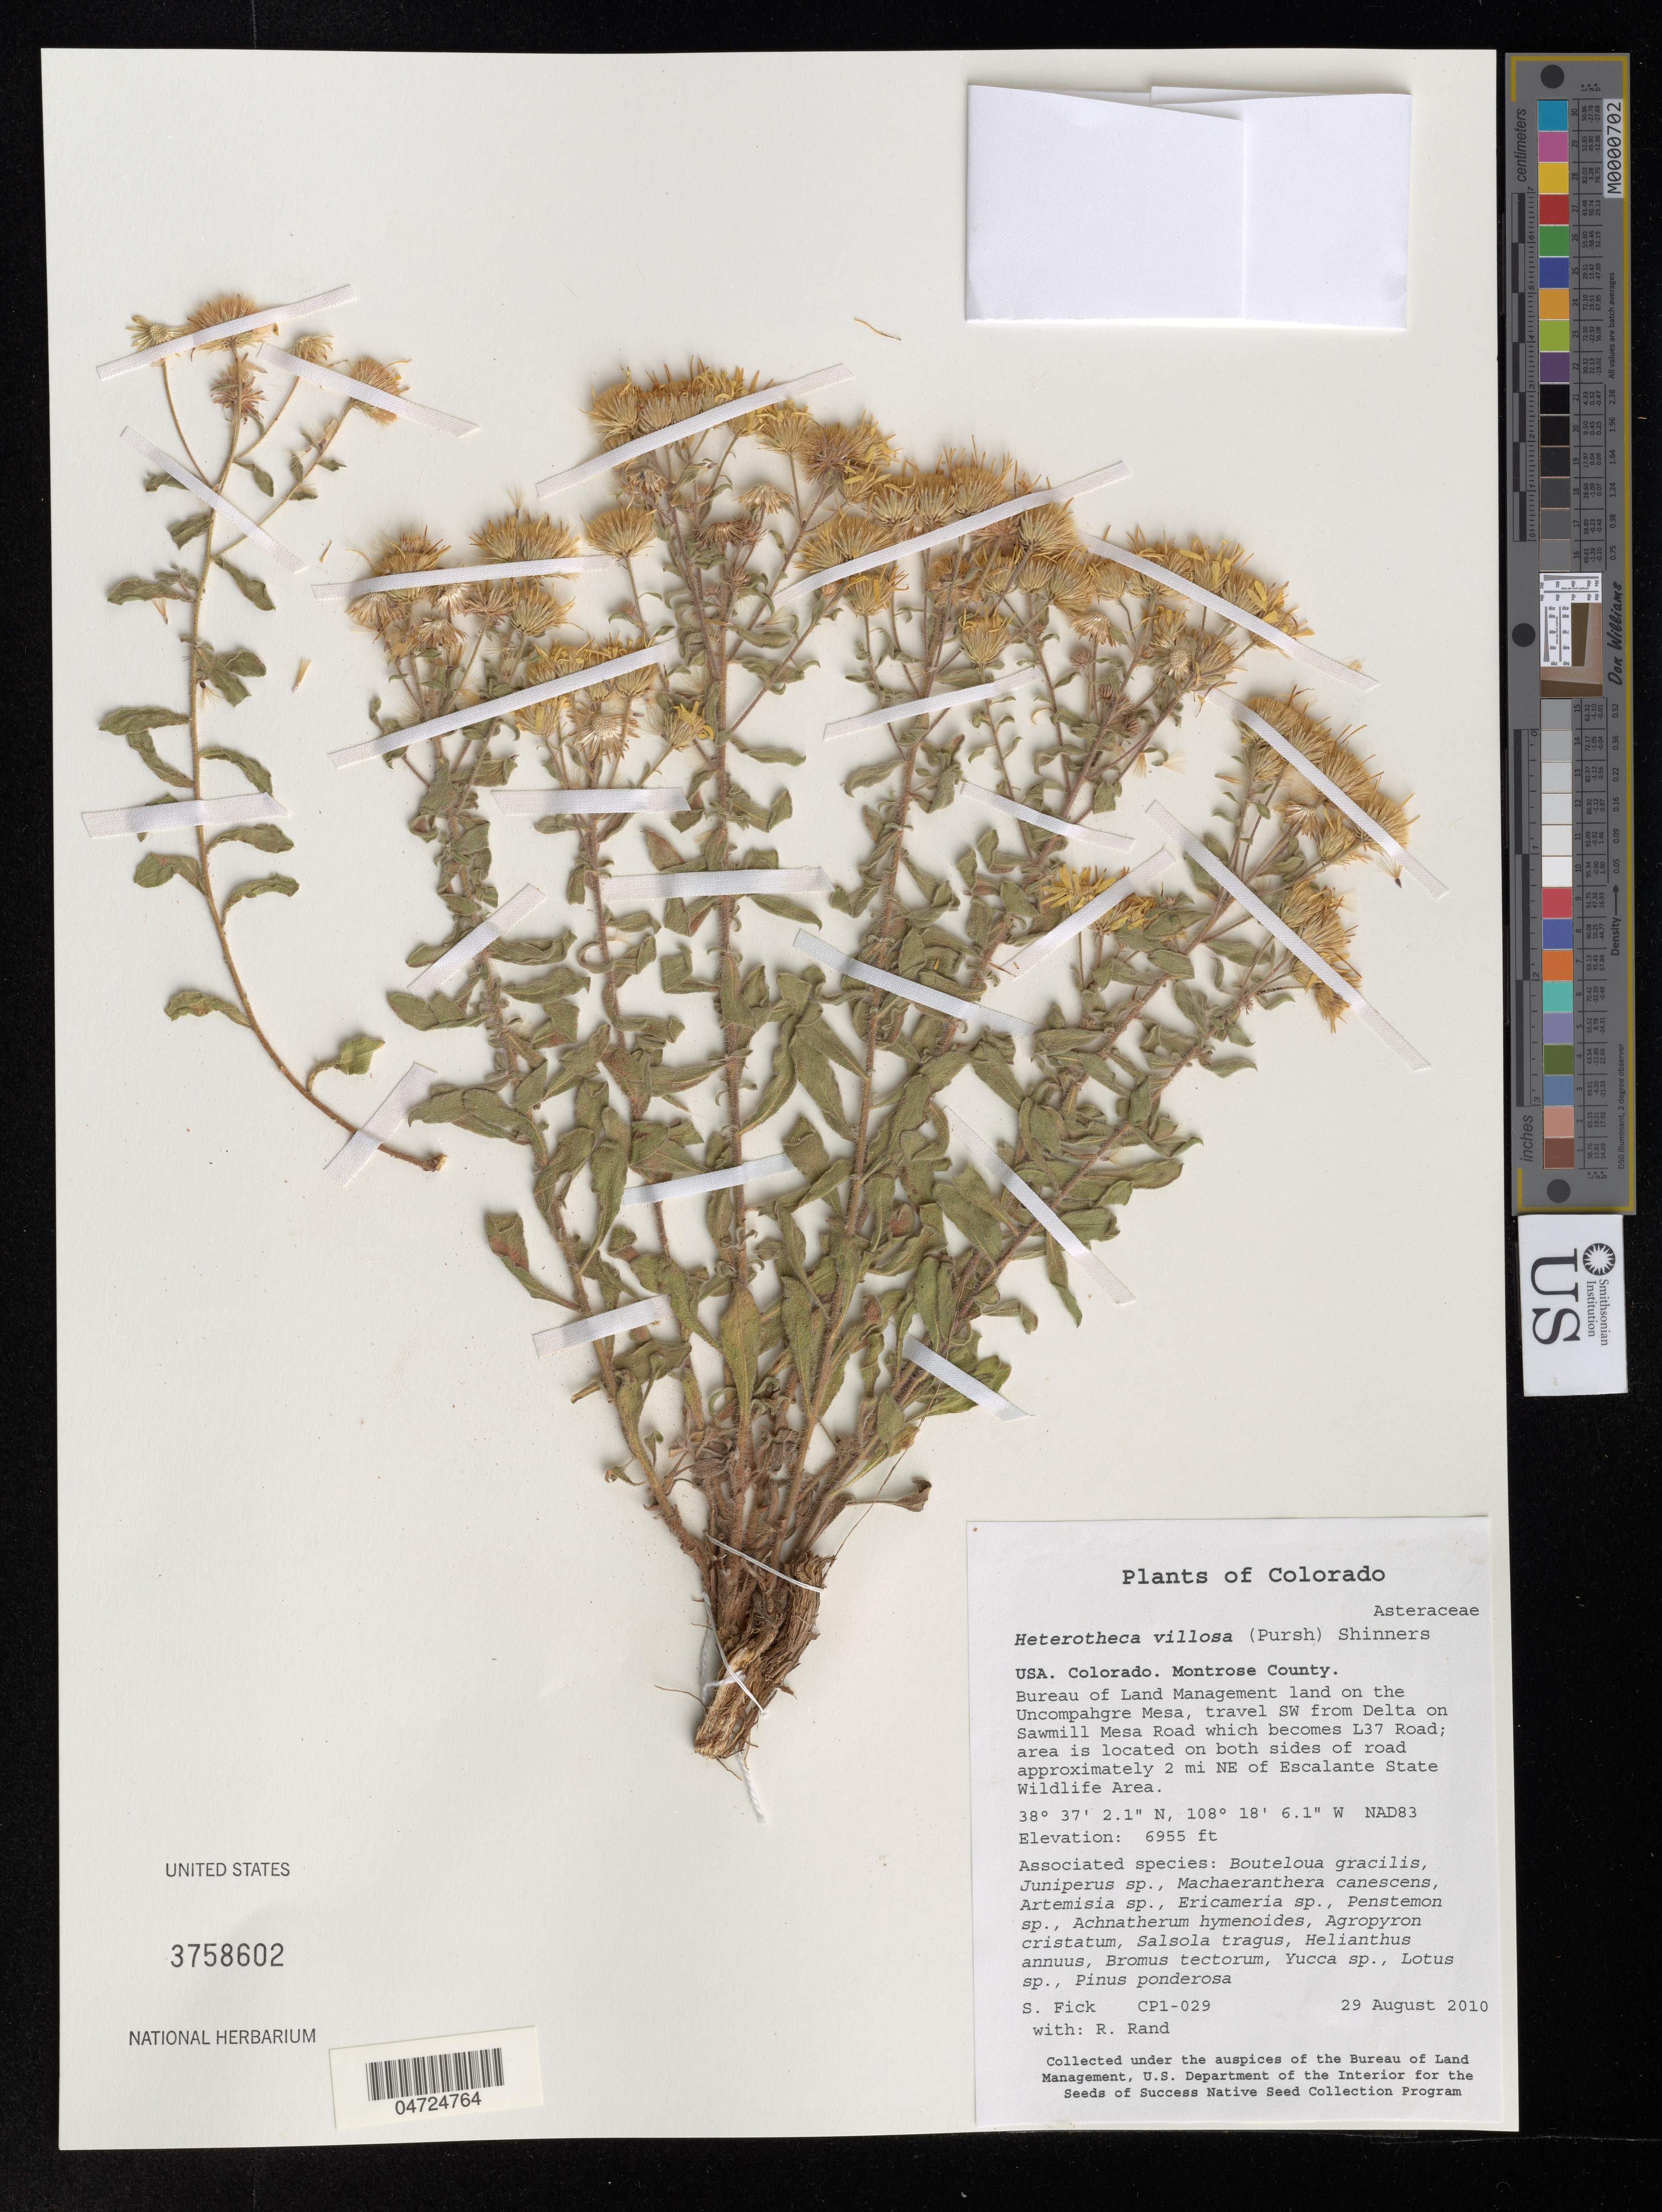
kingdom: Plantae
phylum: Tracheophyta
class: Magnoliopsida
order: Asterales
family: Asteraceae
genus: Heterotheca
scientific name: Heterotheca villosa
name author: (Pursh) Shinners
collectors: S. Fick & R. Rand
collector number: CP1-029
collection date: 2010-08-29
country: United States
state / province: Colorado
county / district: Montrose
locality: Montrose County. Bureau of Land Management land on the Uncompahgre Mesa, travel SW from Delta on Sawmill Mesa Road which becomes L37 Road; area is located on both sides of road approximately 2 mi NE of Escalante State Wildlife Area. NAD83.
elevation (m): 2120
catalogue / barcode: US 3758602